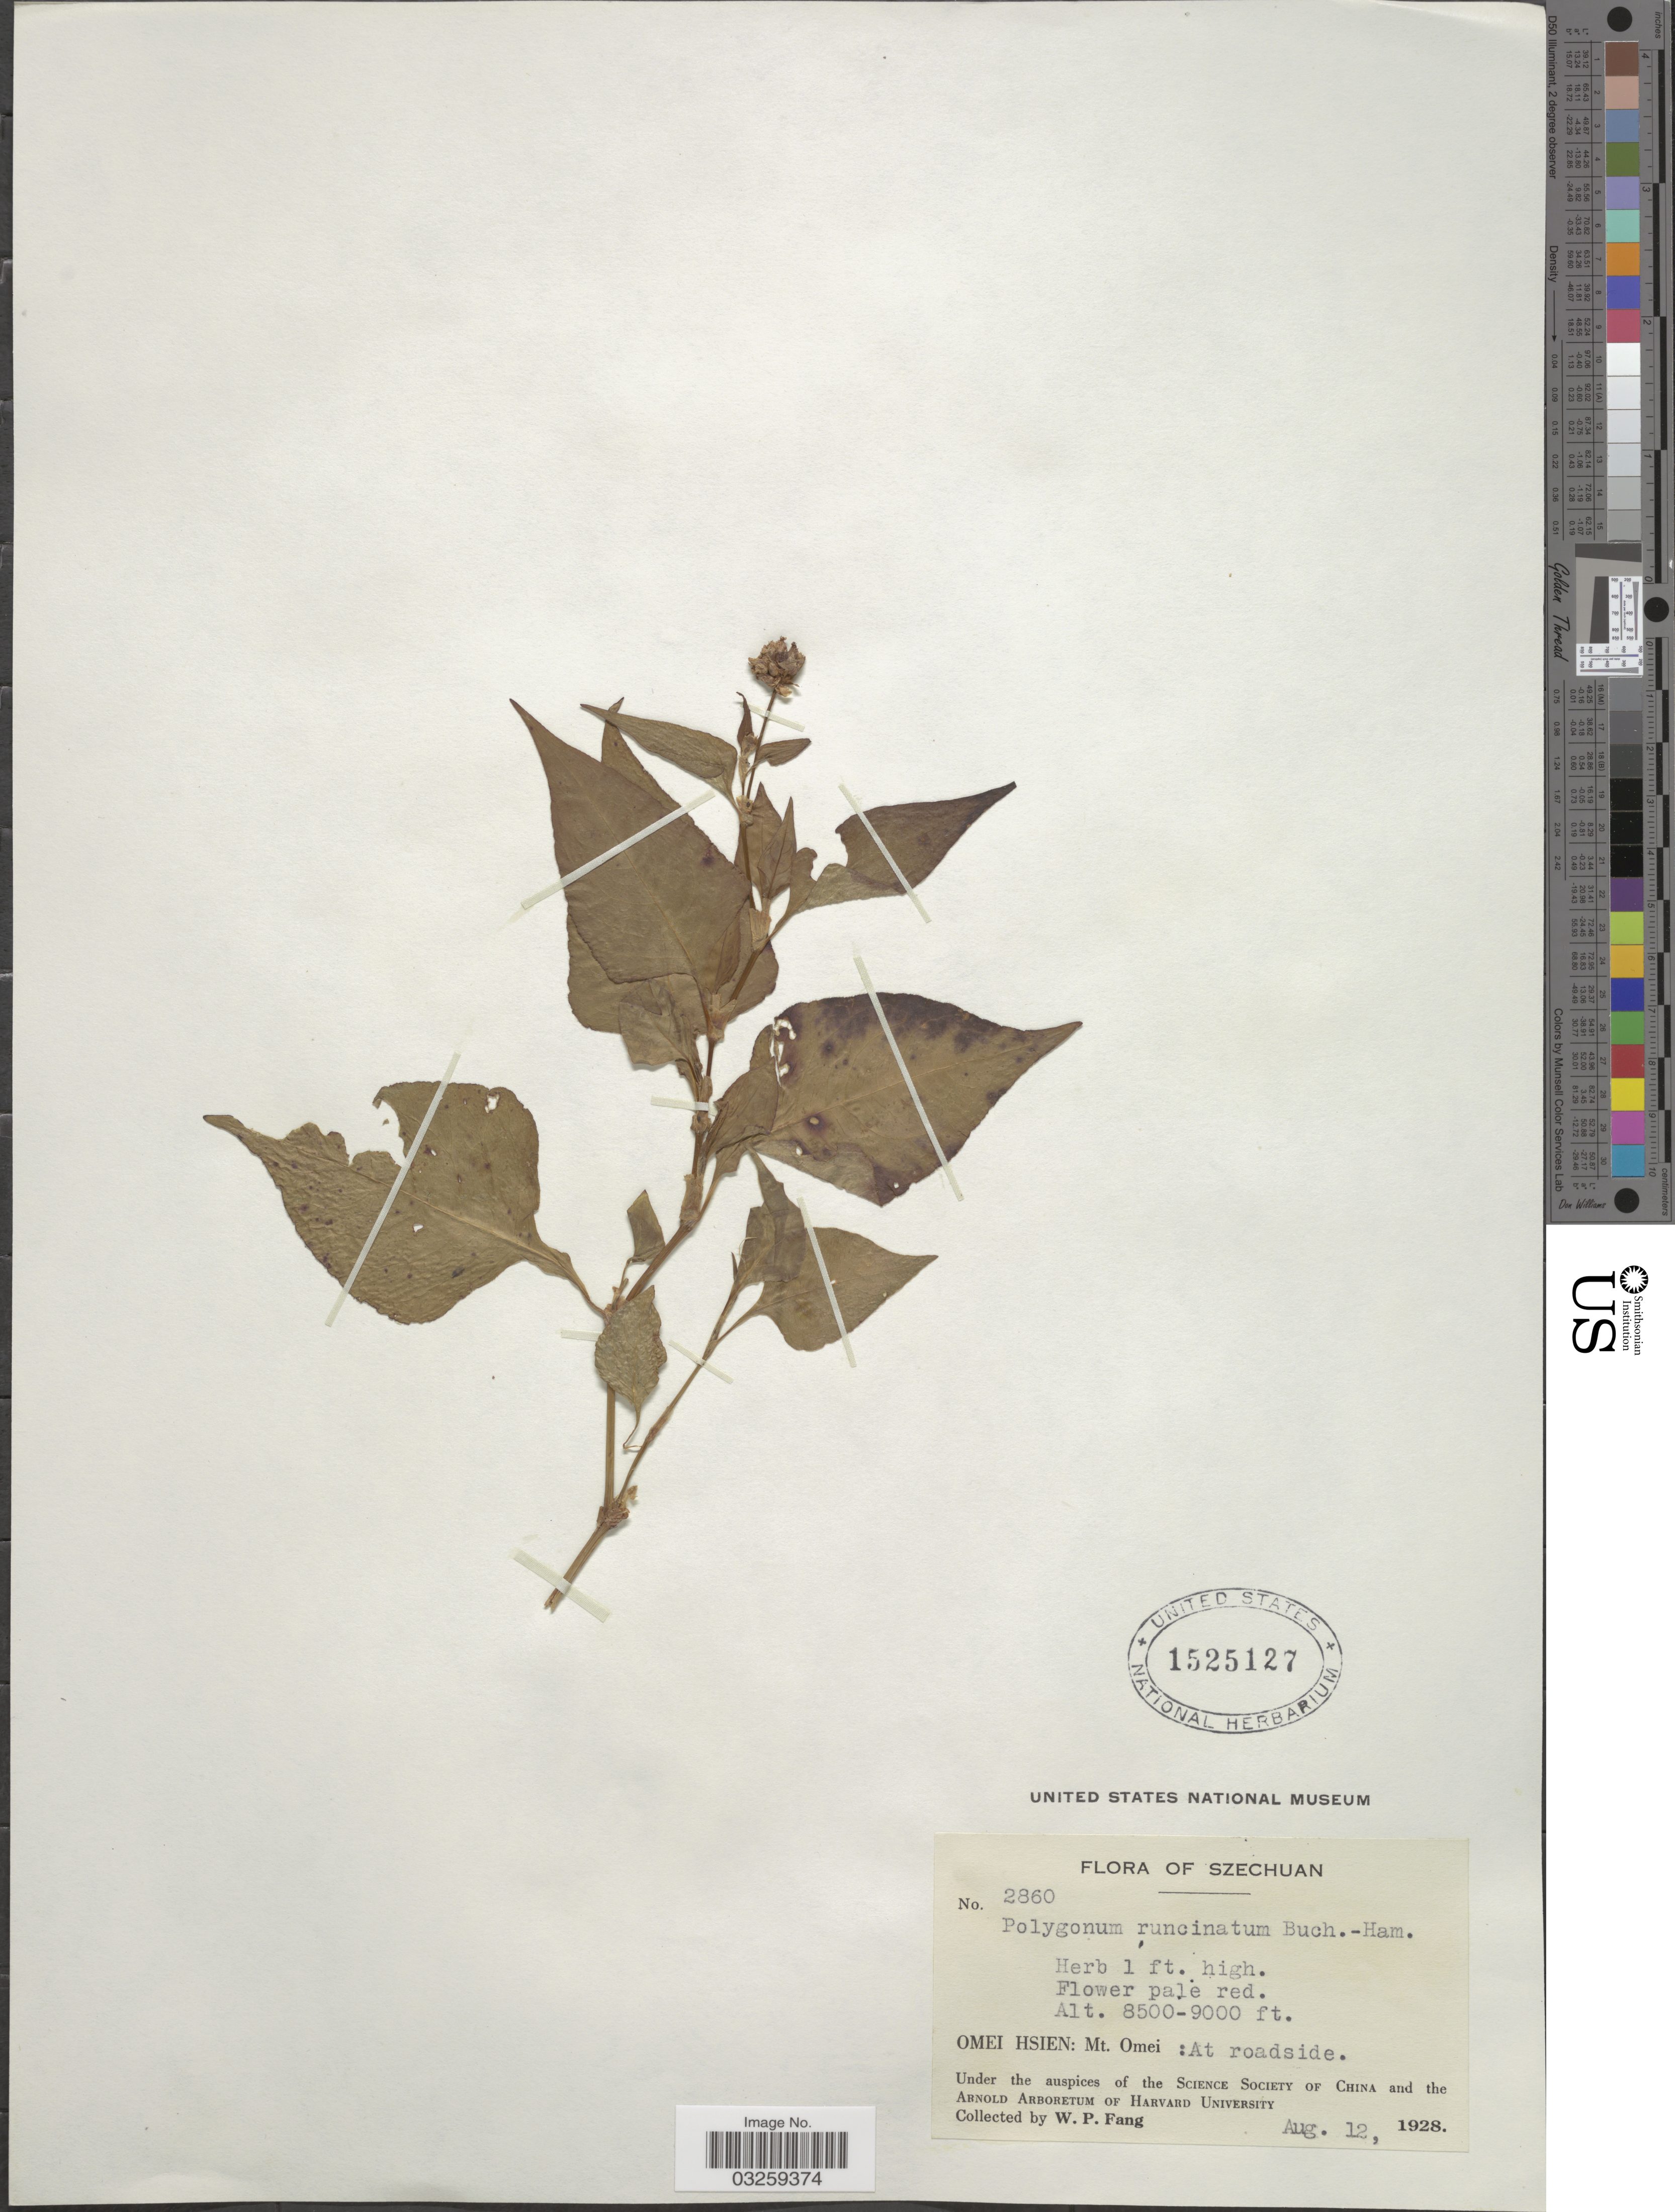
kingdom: Plantae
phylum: Tracheophyta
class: Magnoliopsida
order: Caryophyllales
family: Polygonaceae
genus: Polygonum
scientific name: Polygonum runcinatum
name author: Buch.-Ham. ex D. Don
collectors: W. P. Fang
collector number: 2860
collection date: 1928-08-12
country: China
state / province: Sichuan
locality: Szechuan. Omei Hsien: Mt. Omei: At roadside.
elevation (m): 2591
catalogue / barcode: US 1525127